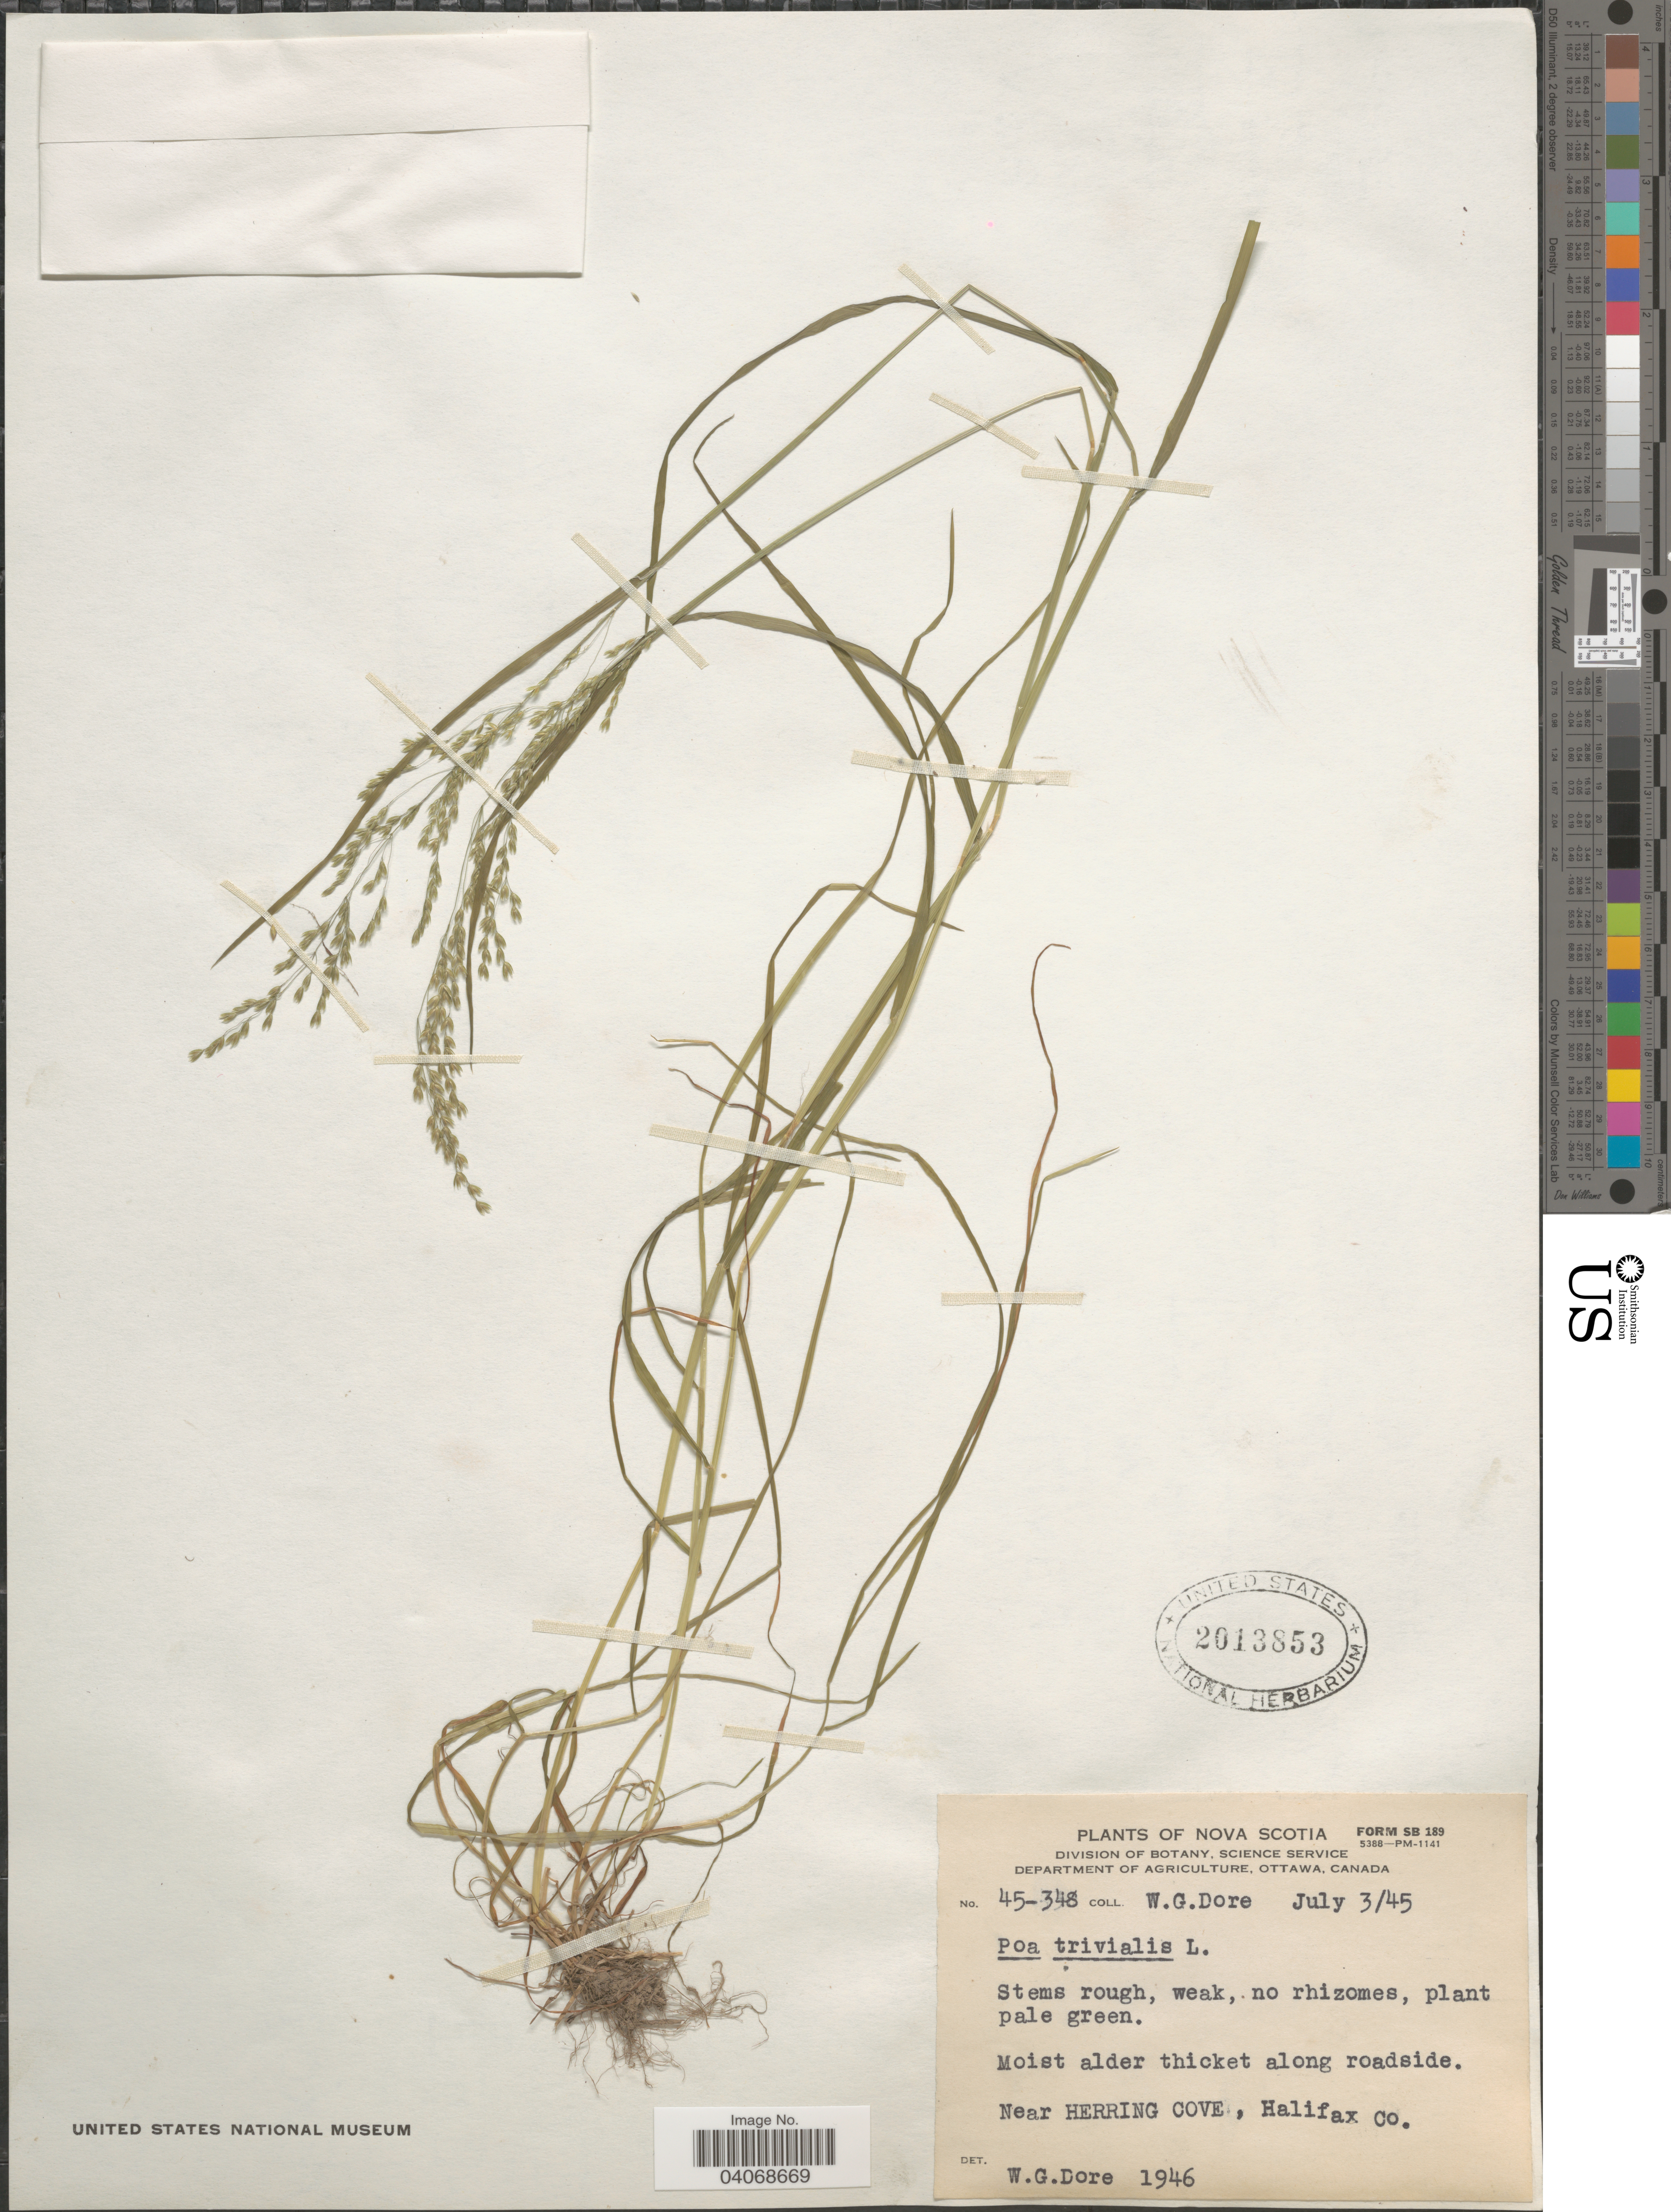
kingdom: Plantae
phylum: Tracheophyta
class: Liliopsida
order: Poales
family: Poaceae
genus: Poa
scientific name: Poa trivialis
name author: L.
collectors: W. Dore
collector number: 45-348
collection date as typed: Transcribed d/m/y: 3/7/45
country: Canada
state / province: Nova Scotia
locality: Moist alder thicket along roadside. Near Hering Cove, Halifax Co.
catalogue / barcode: US 2013853